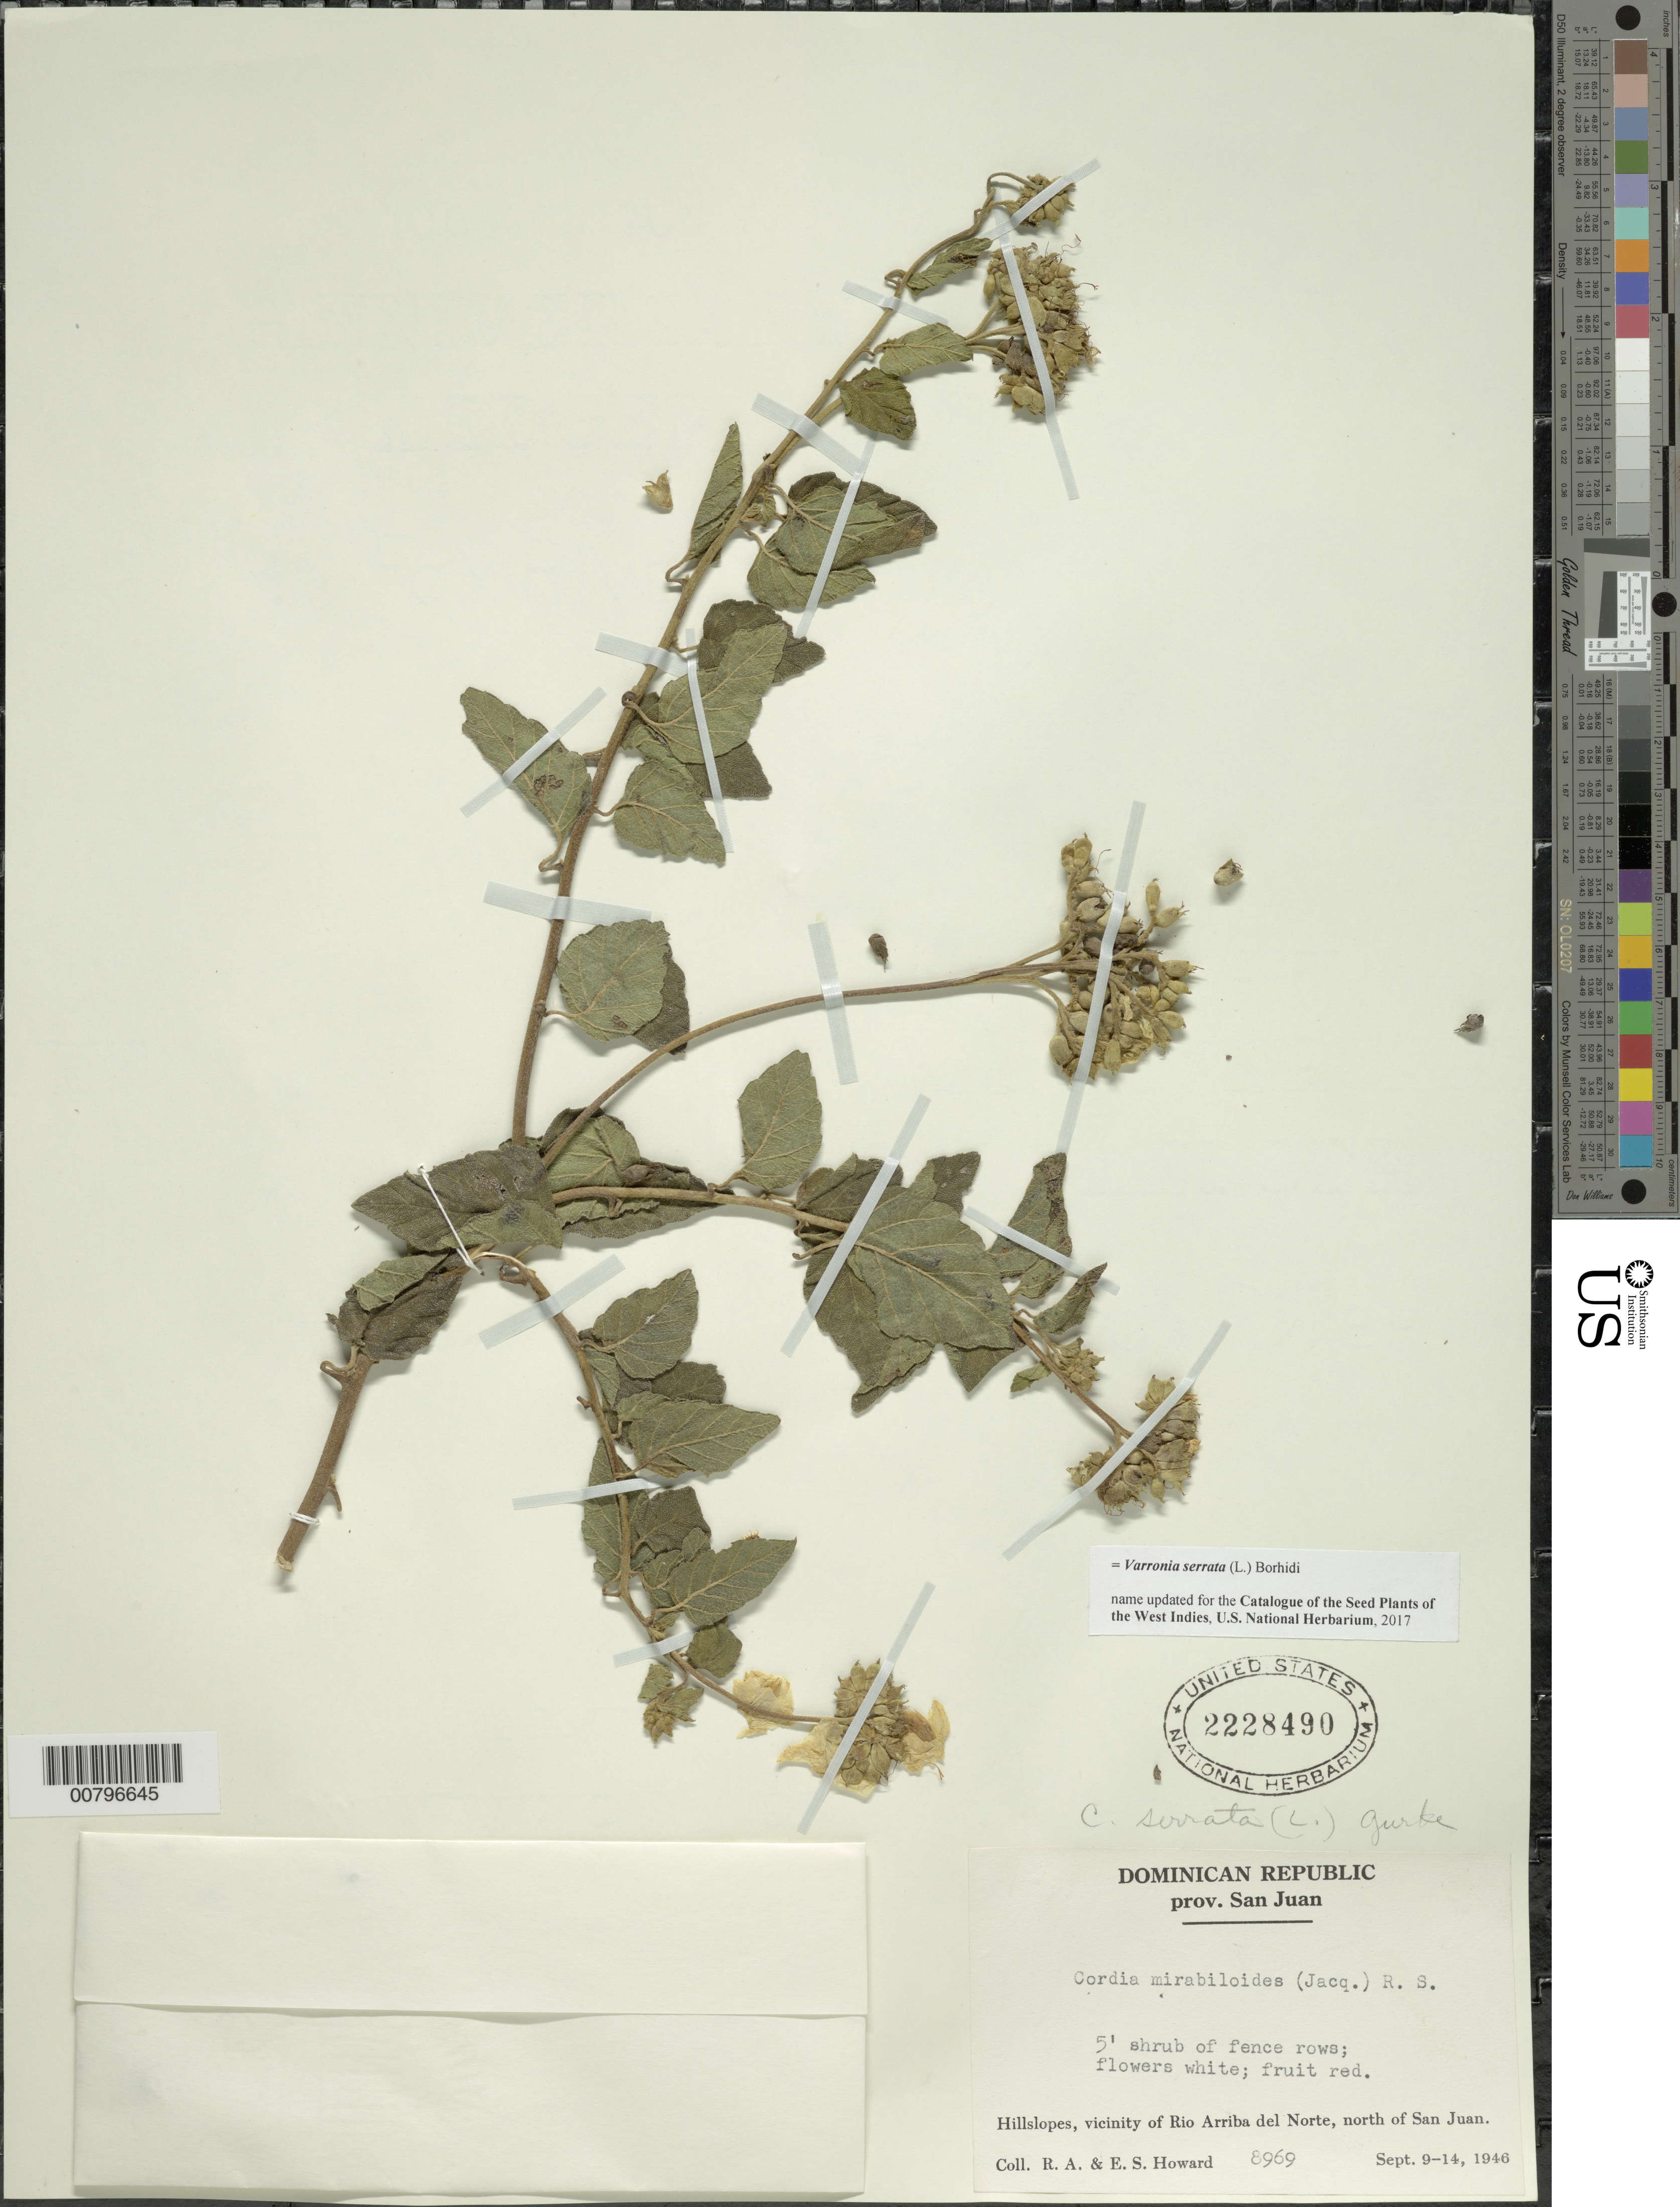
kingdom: Plantae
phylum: Tracheophyta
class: Magnoliopsida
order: Boraginales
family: Cordiaceae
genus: Varronia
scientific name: Varronia serrata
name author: (L.) Borhidi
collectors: R. A. Howard & E. S. Howard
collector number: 8969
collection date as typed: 09 Sep 1946 to 14 Sep 1946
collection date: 1946-09-09/1946-09-14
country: Dominican Republic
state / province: San Juan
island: Hispaniola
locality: Vicinity of Río Arriba del Norte, north of San Juan.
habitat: Hillslopes.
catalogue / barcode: US 2228490